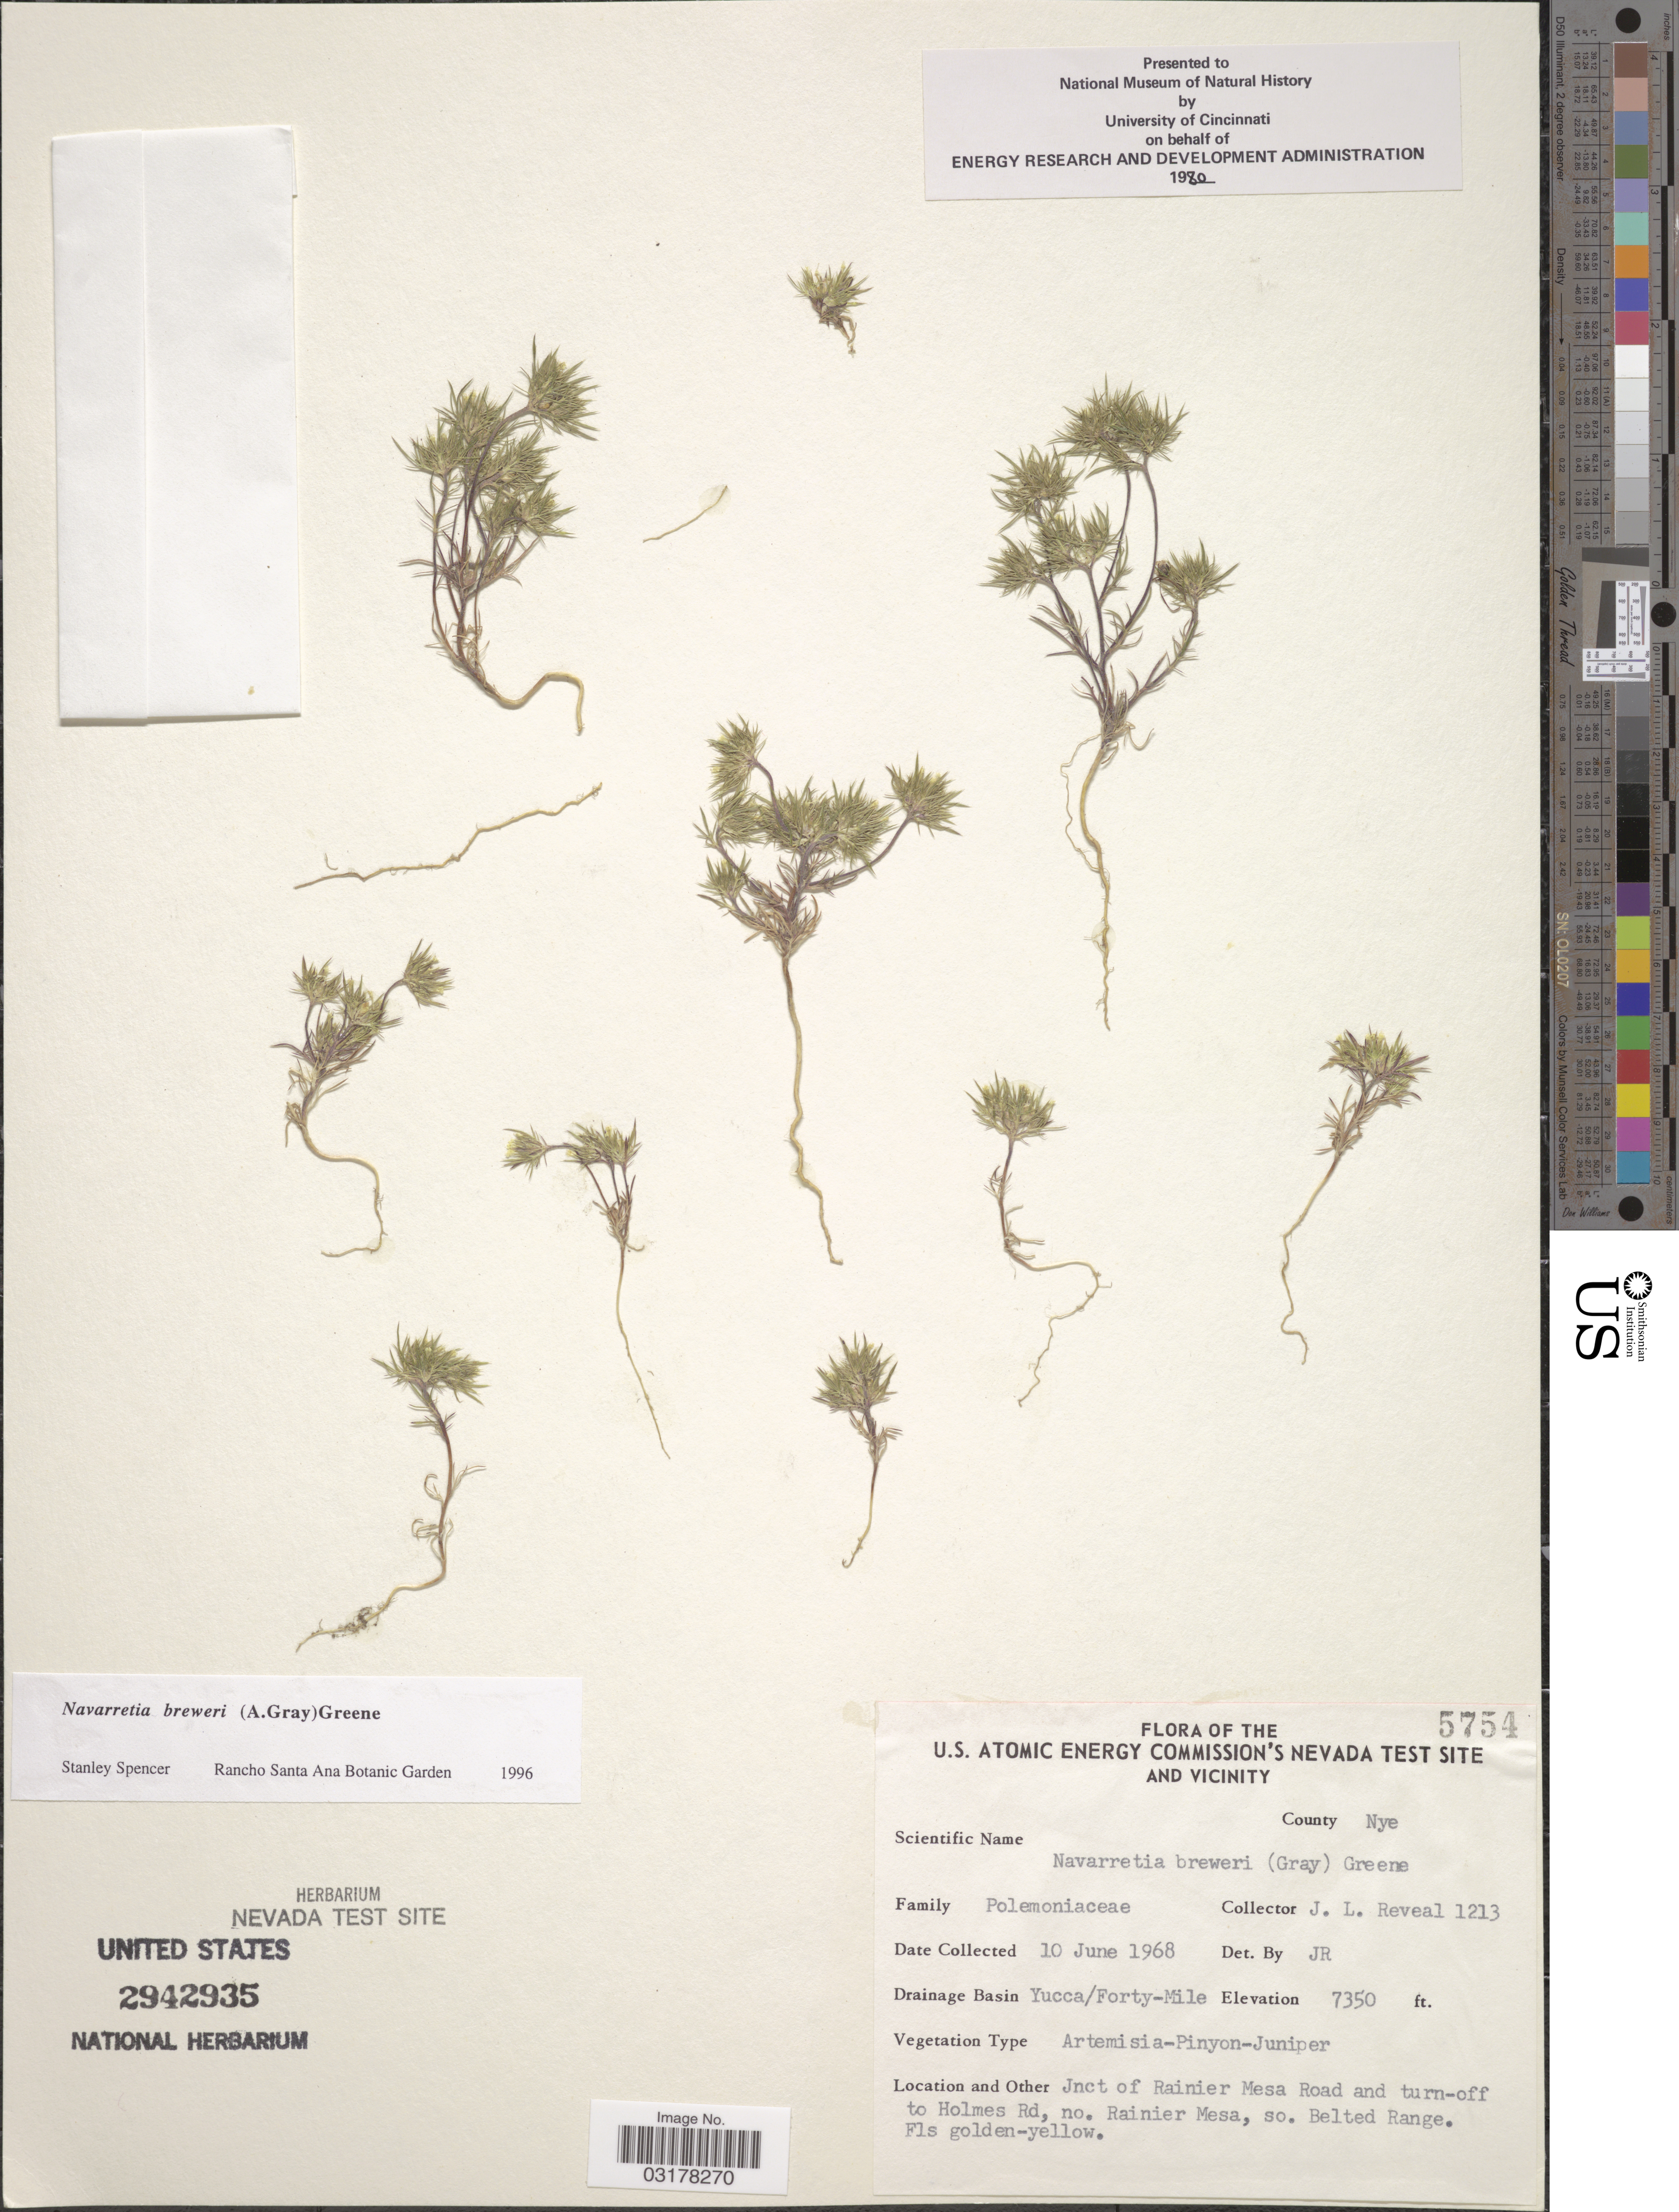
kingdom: Plantae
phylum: Tracheophyta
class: Magnoliopsida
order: Ericales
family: Polemoniaceae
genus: Navarretia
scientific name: Navarretia breweri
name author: (A. Gray) Greene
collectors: J. L. Reveal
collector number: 1213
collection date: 1968-06-10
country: United States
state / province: Nevada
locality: U. S. Atomic Energy Commission's Nevada Test Site and vicinity. County Nye. Drainage Basin Yucca/ Forty-Mile. Jnct of Rainier Mesa Road and turn-off to Holmes Rd, no. Rainier Mesa, so. Belted Range.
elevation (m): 2240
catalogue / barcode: US 2942935